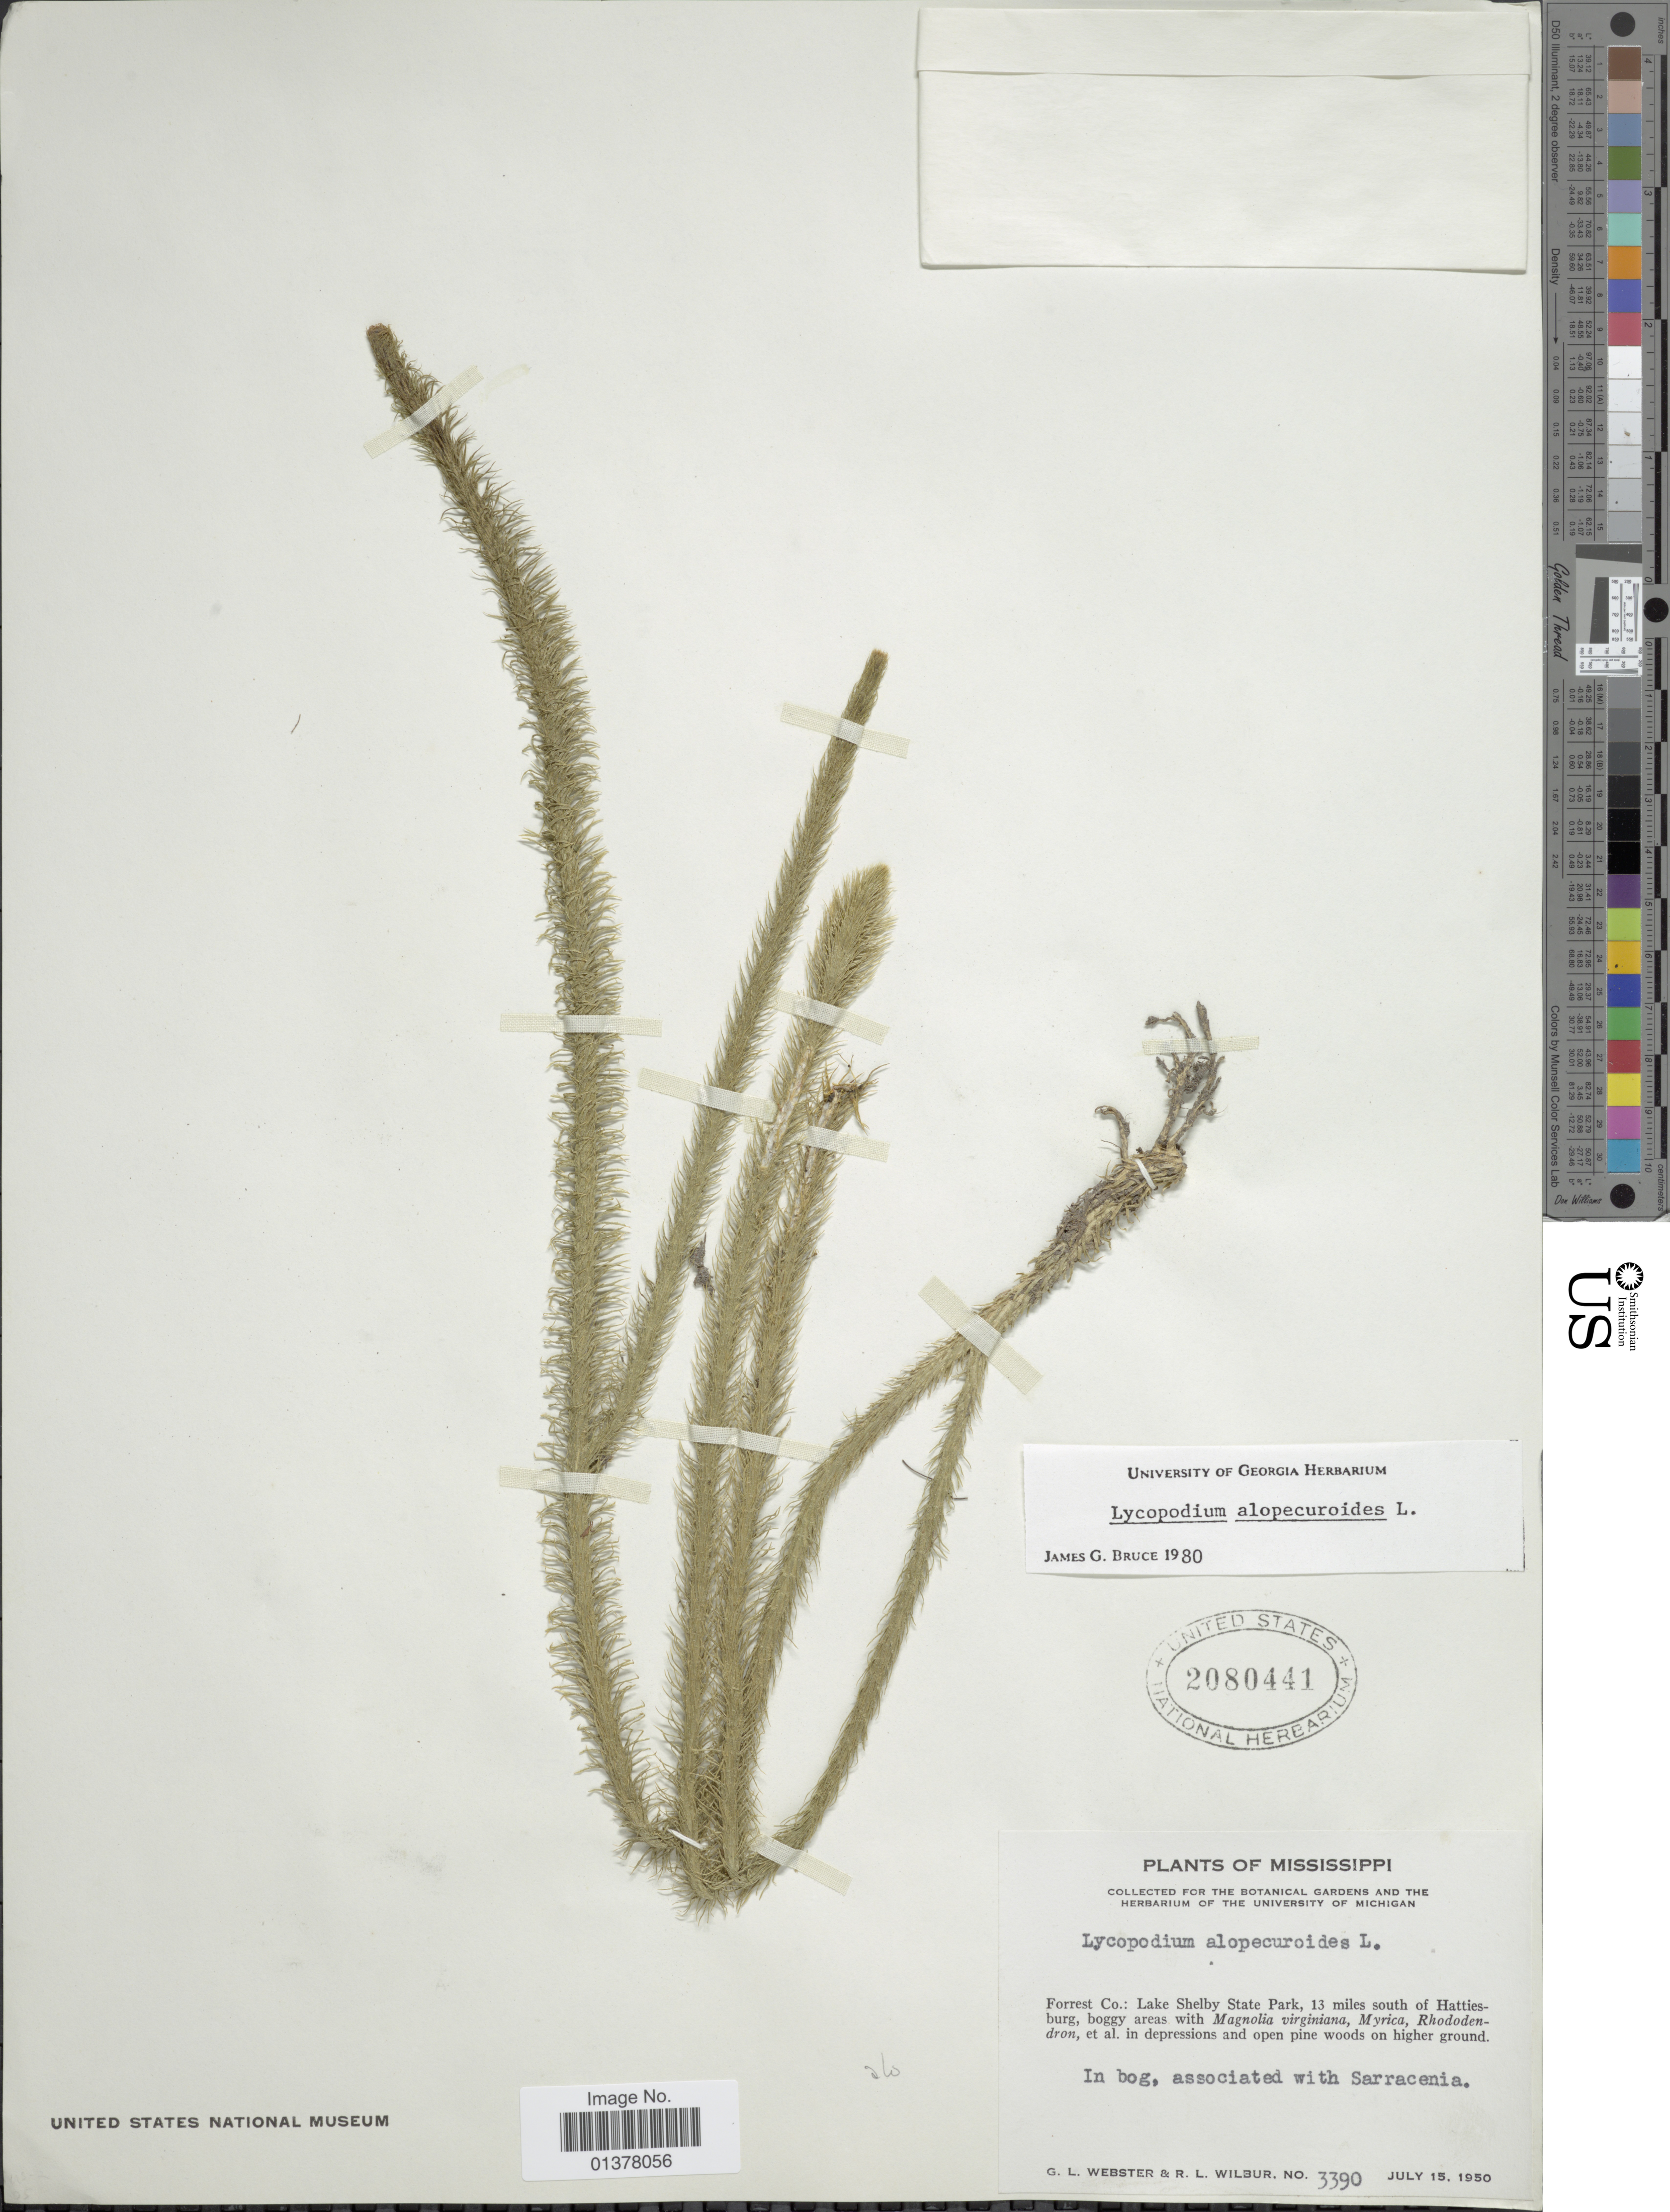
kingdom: Plantae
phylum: Tracheophyta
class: Lycopodiopsida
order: Lycopodiales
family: Lycopodiaceae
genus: Lycopodiella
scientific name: Lycopodiella alopecuroides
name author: (L.) Cranfill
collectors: G. L. Webster & R. L. Wilbur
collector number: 3390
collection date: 1950-07-15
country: United States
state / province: Mississippi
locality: Forrest Co.: Lake Shelby State Park, 13 miles south of Hatties burg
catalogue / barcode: US 2080441